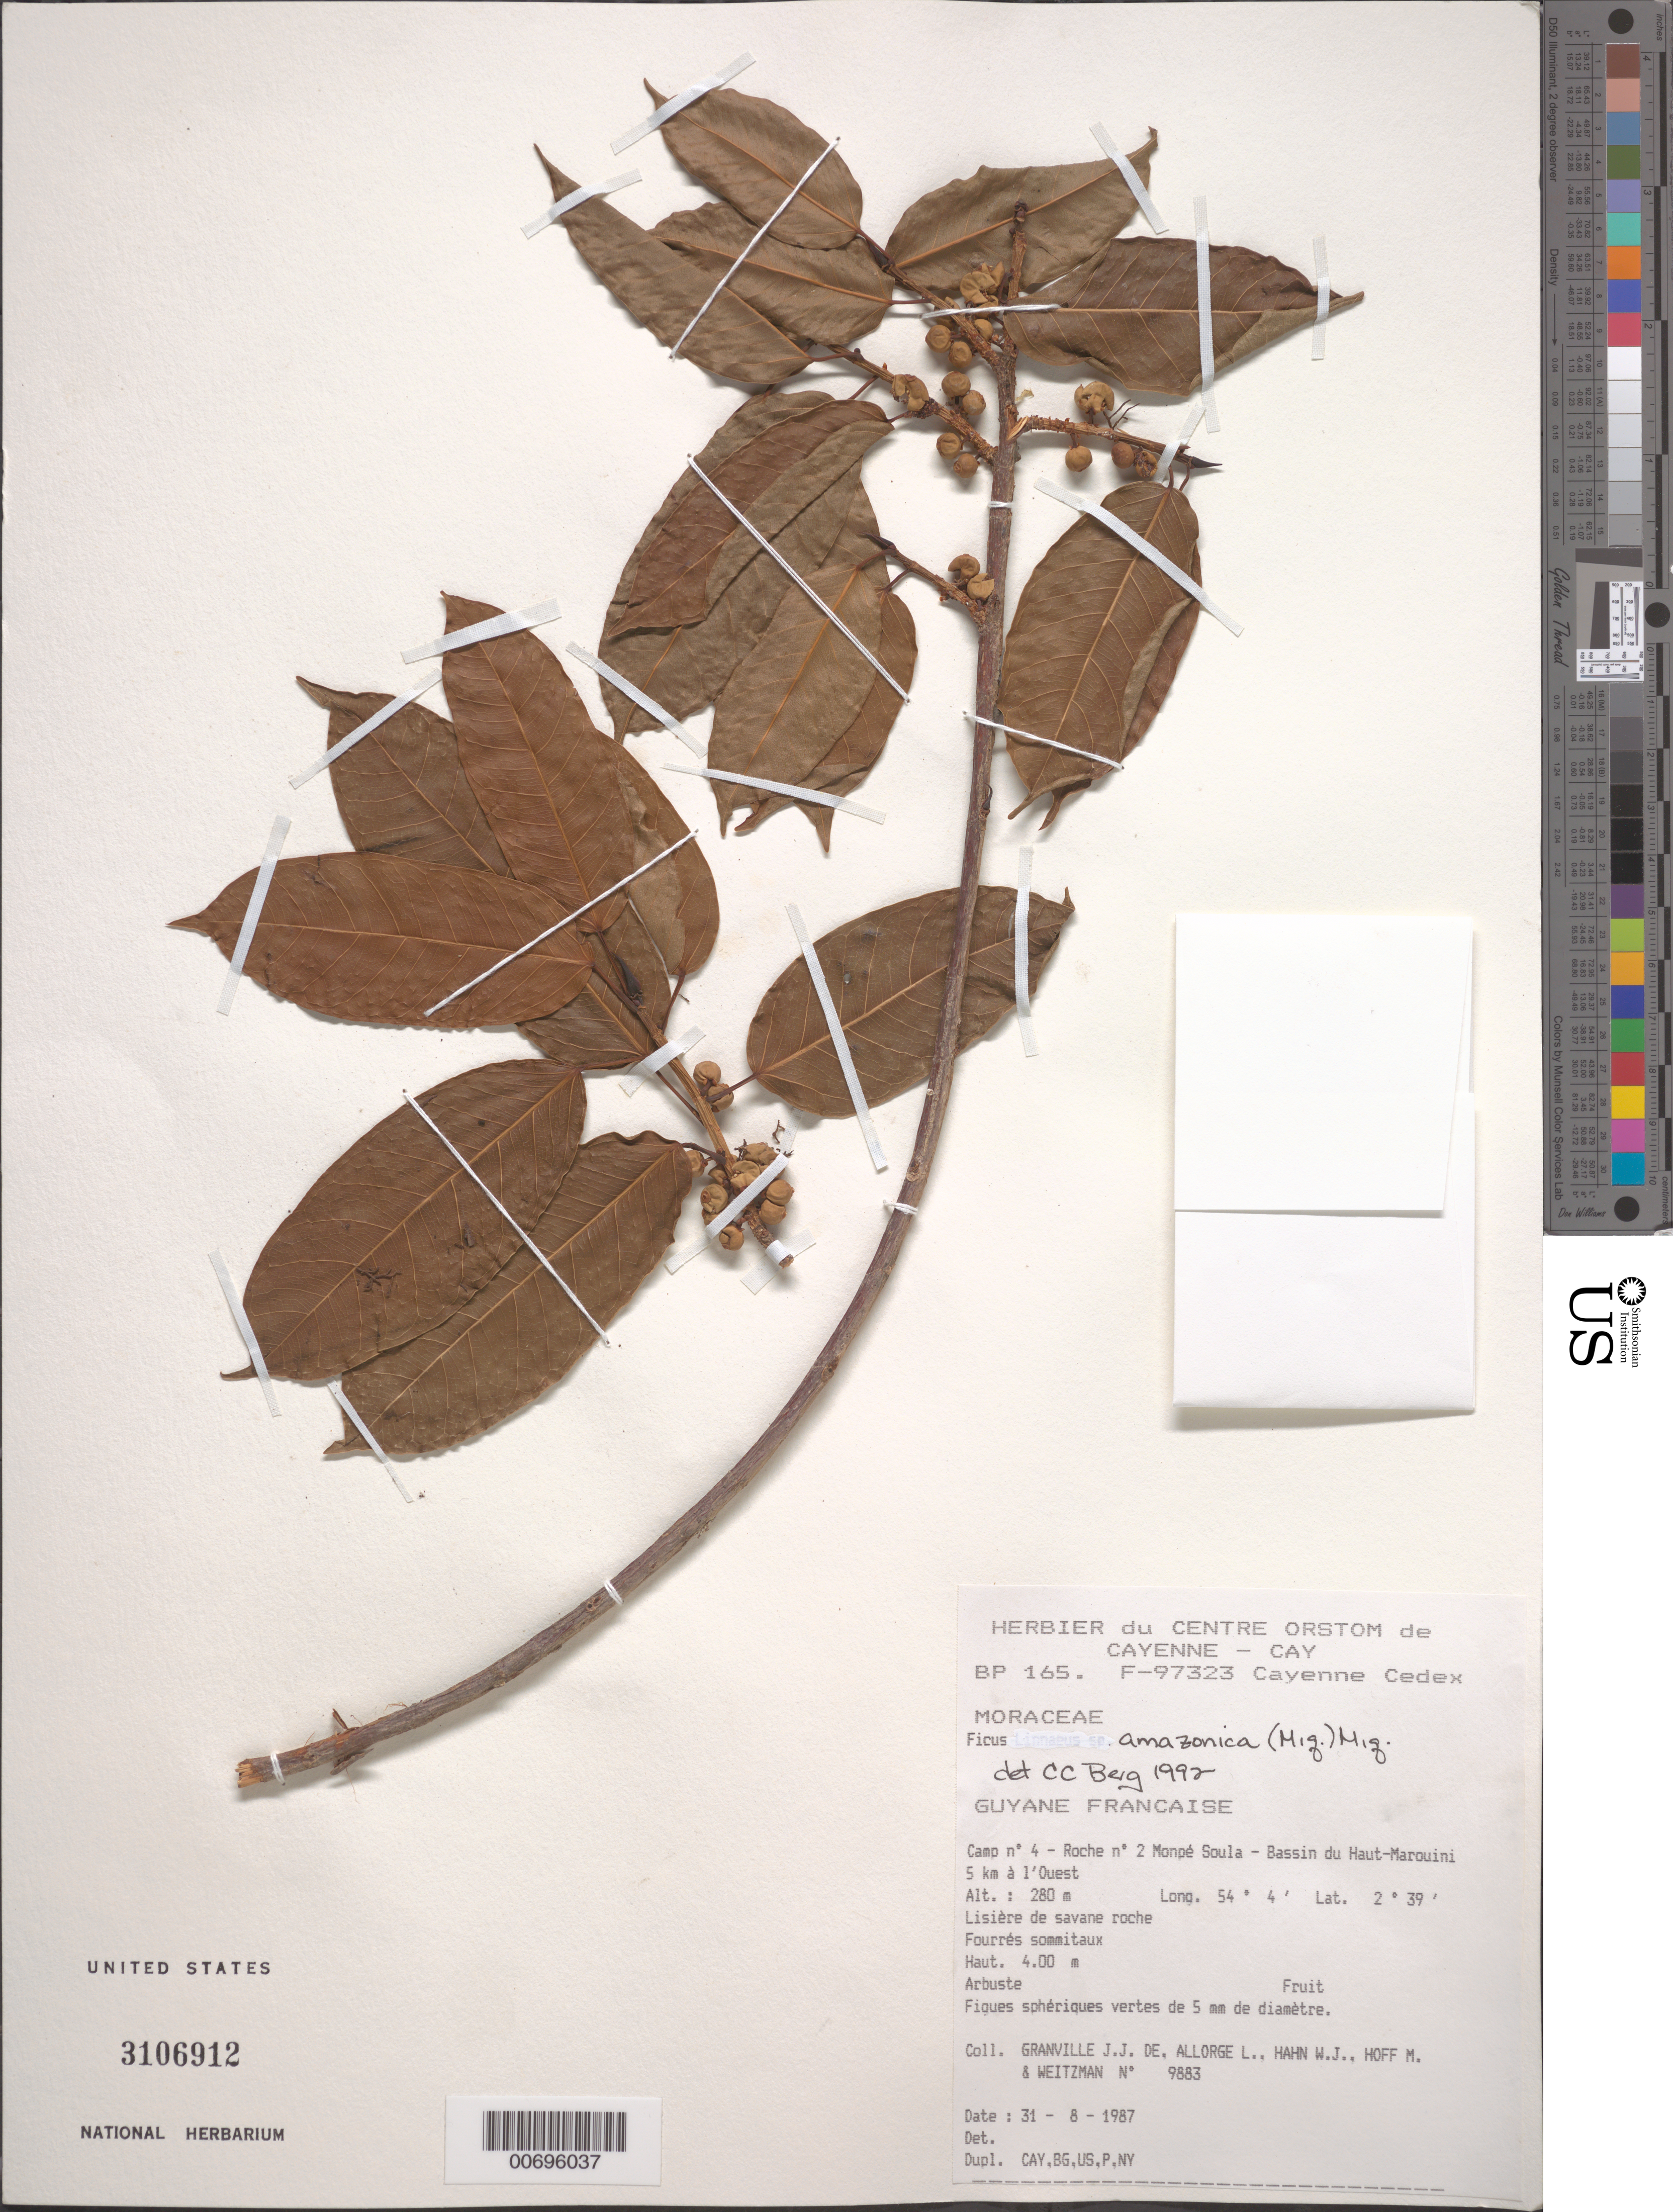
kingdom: Plantae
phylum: Tracheophyta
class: Magnoliopsida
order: Rosales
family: Moraceae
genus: Ficus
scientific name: Ficus amazonica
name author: (Miq.) Miq.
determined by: Berg, C. C.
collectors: J.-J. de Granville, L. Allorge, W. J. Hahn, M. Hoff & A. L. Weitzman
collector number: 9883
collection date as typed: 31-Aug-87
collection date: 1987-08-31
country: French Guiana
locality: Monpé Soula, Camp #4, roche no. 2, Bassin du Haut-Marouini, 5 km W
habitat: Lisière de xavane roche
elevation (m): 200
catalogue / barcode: US 3106912